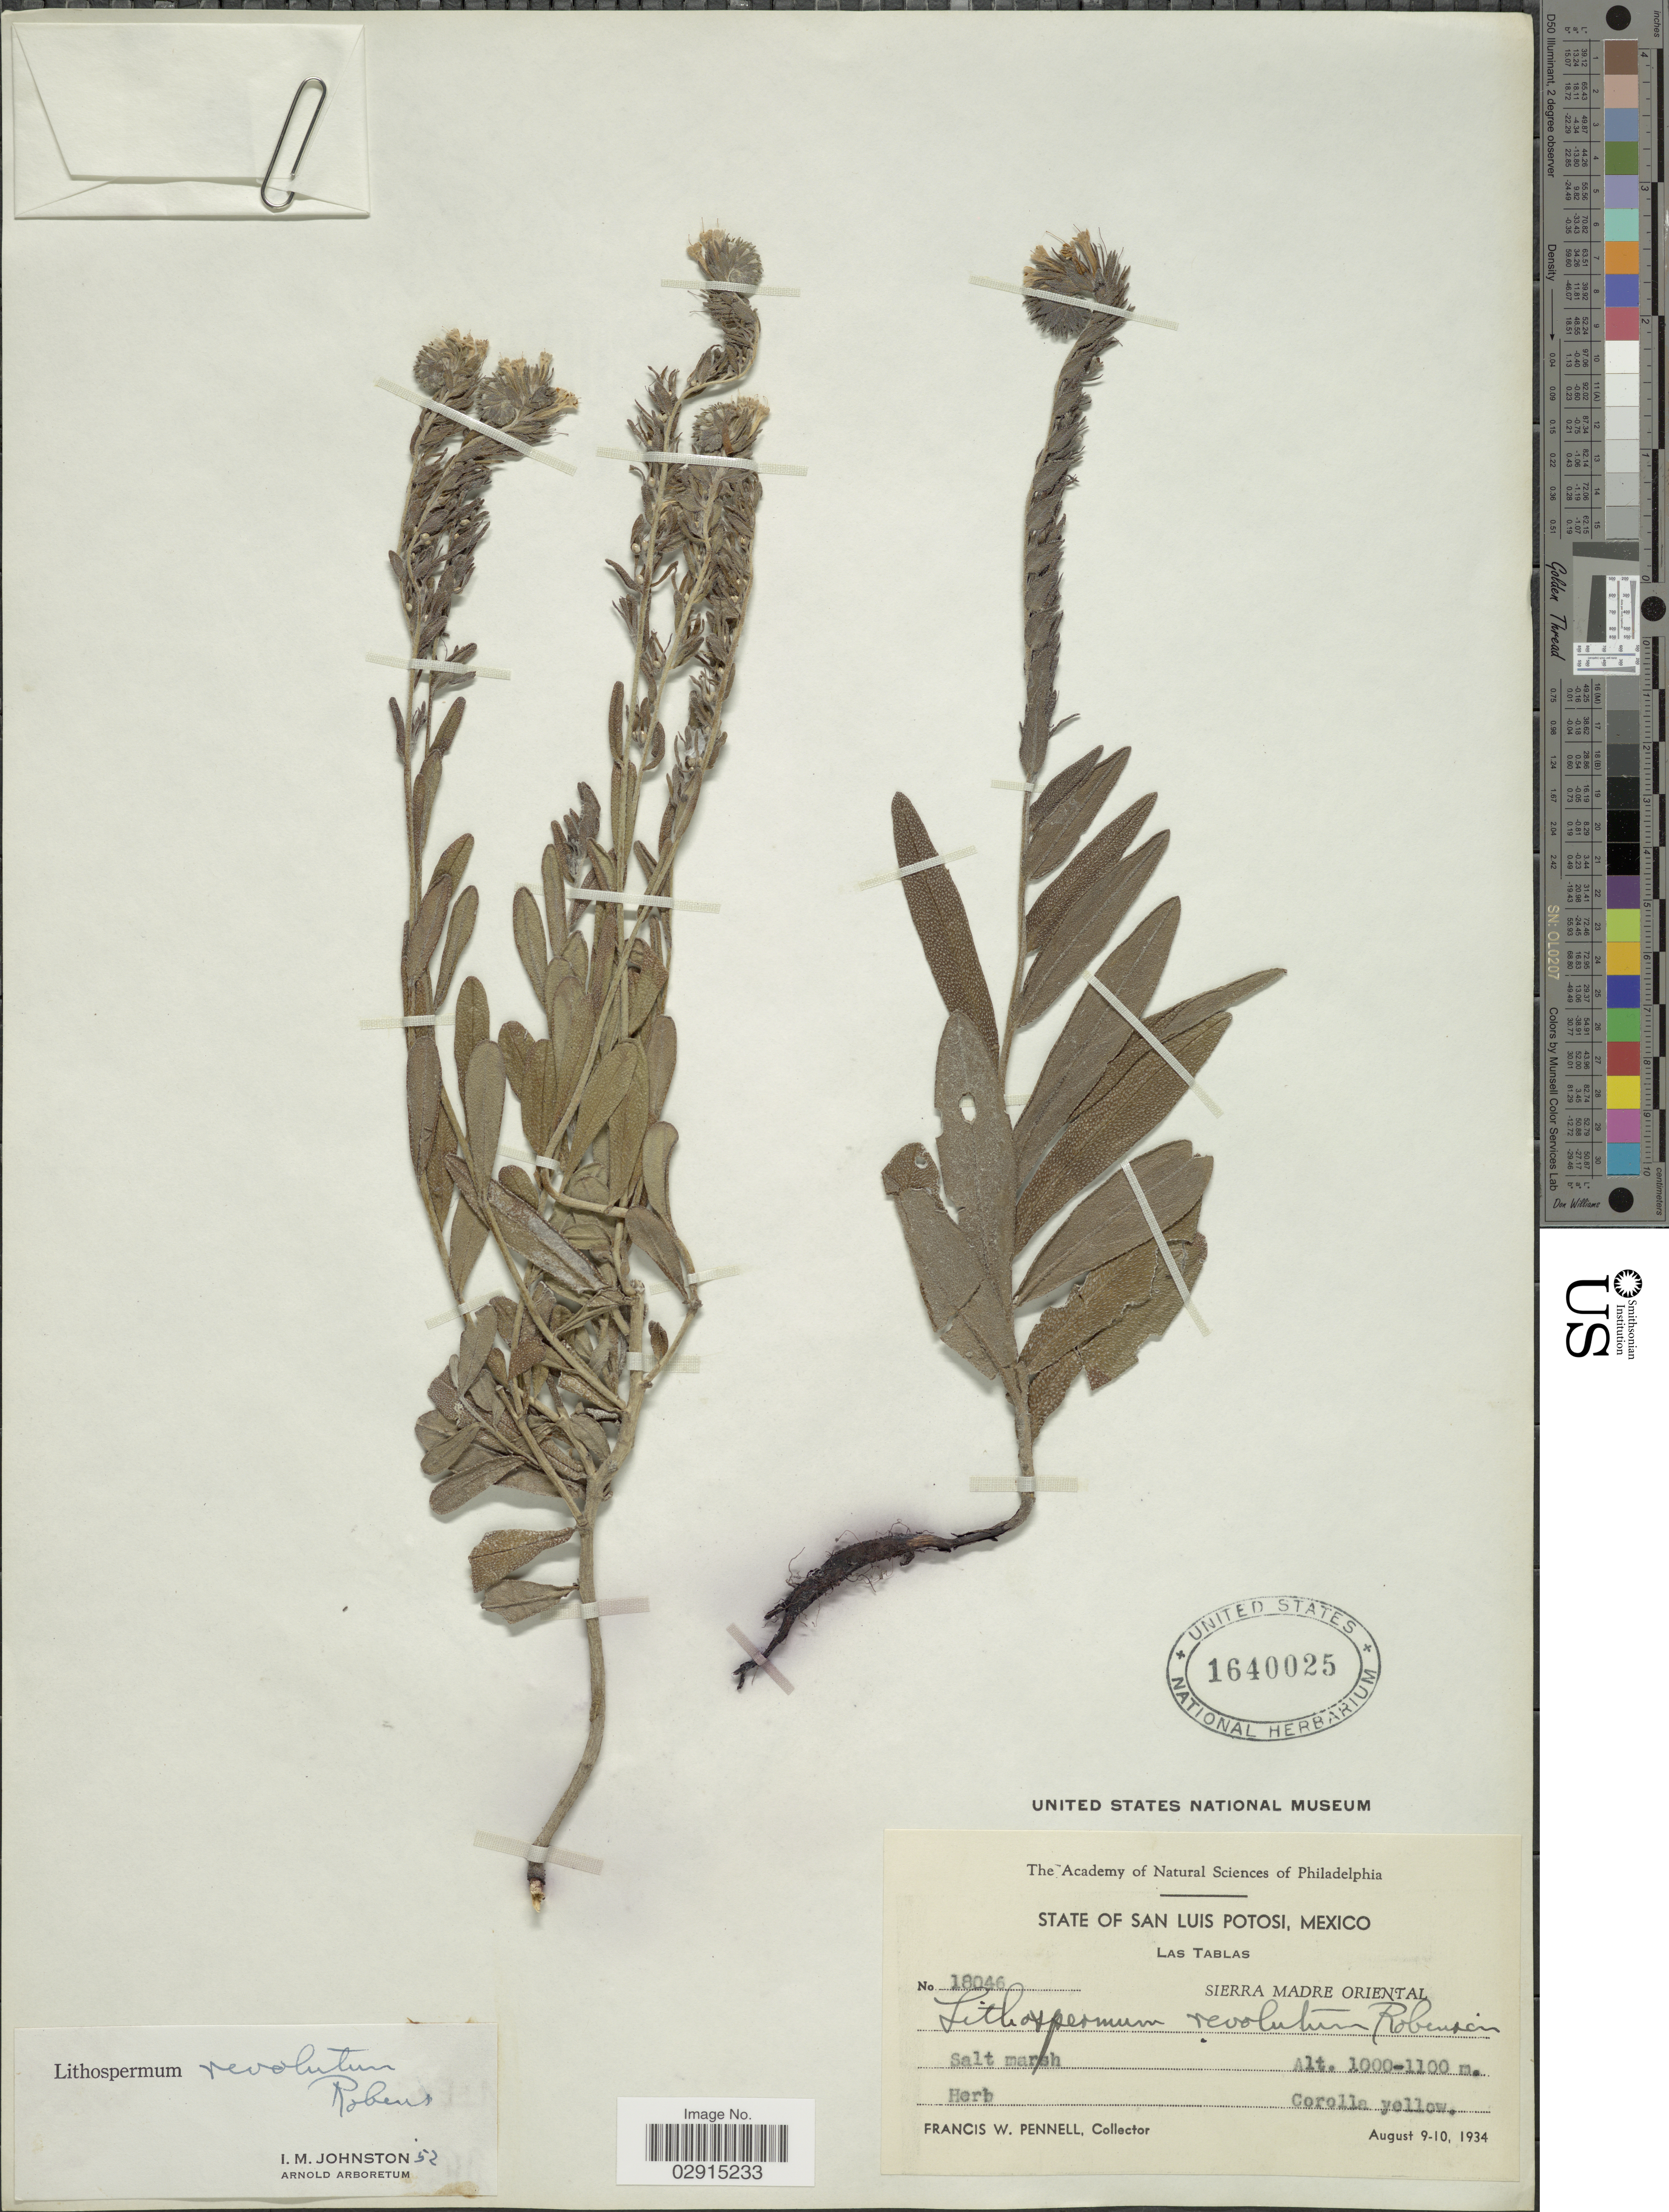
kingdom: Plantae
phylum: Tracheophyta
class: Magnoliopsida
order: Boraginales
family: Boraginaceae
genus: Lithospermum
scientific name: Lithospermum revolutum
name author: B.L. Rob.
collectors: F. W. Pennell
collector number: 18046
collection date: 1934-08-09/1934-08-10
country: Mexico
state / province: San Luis Potosí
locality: Las Tablas. Sierra Madre Oriental.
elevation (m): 1000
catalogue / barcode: US 1640025